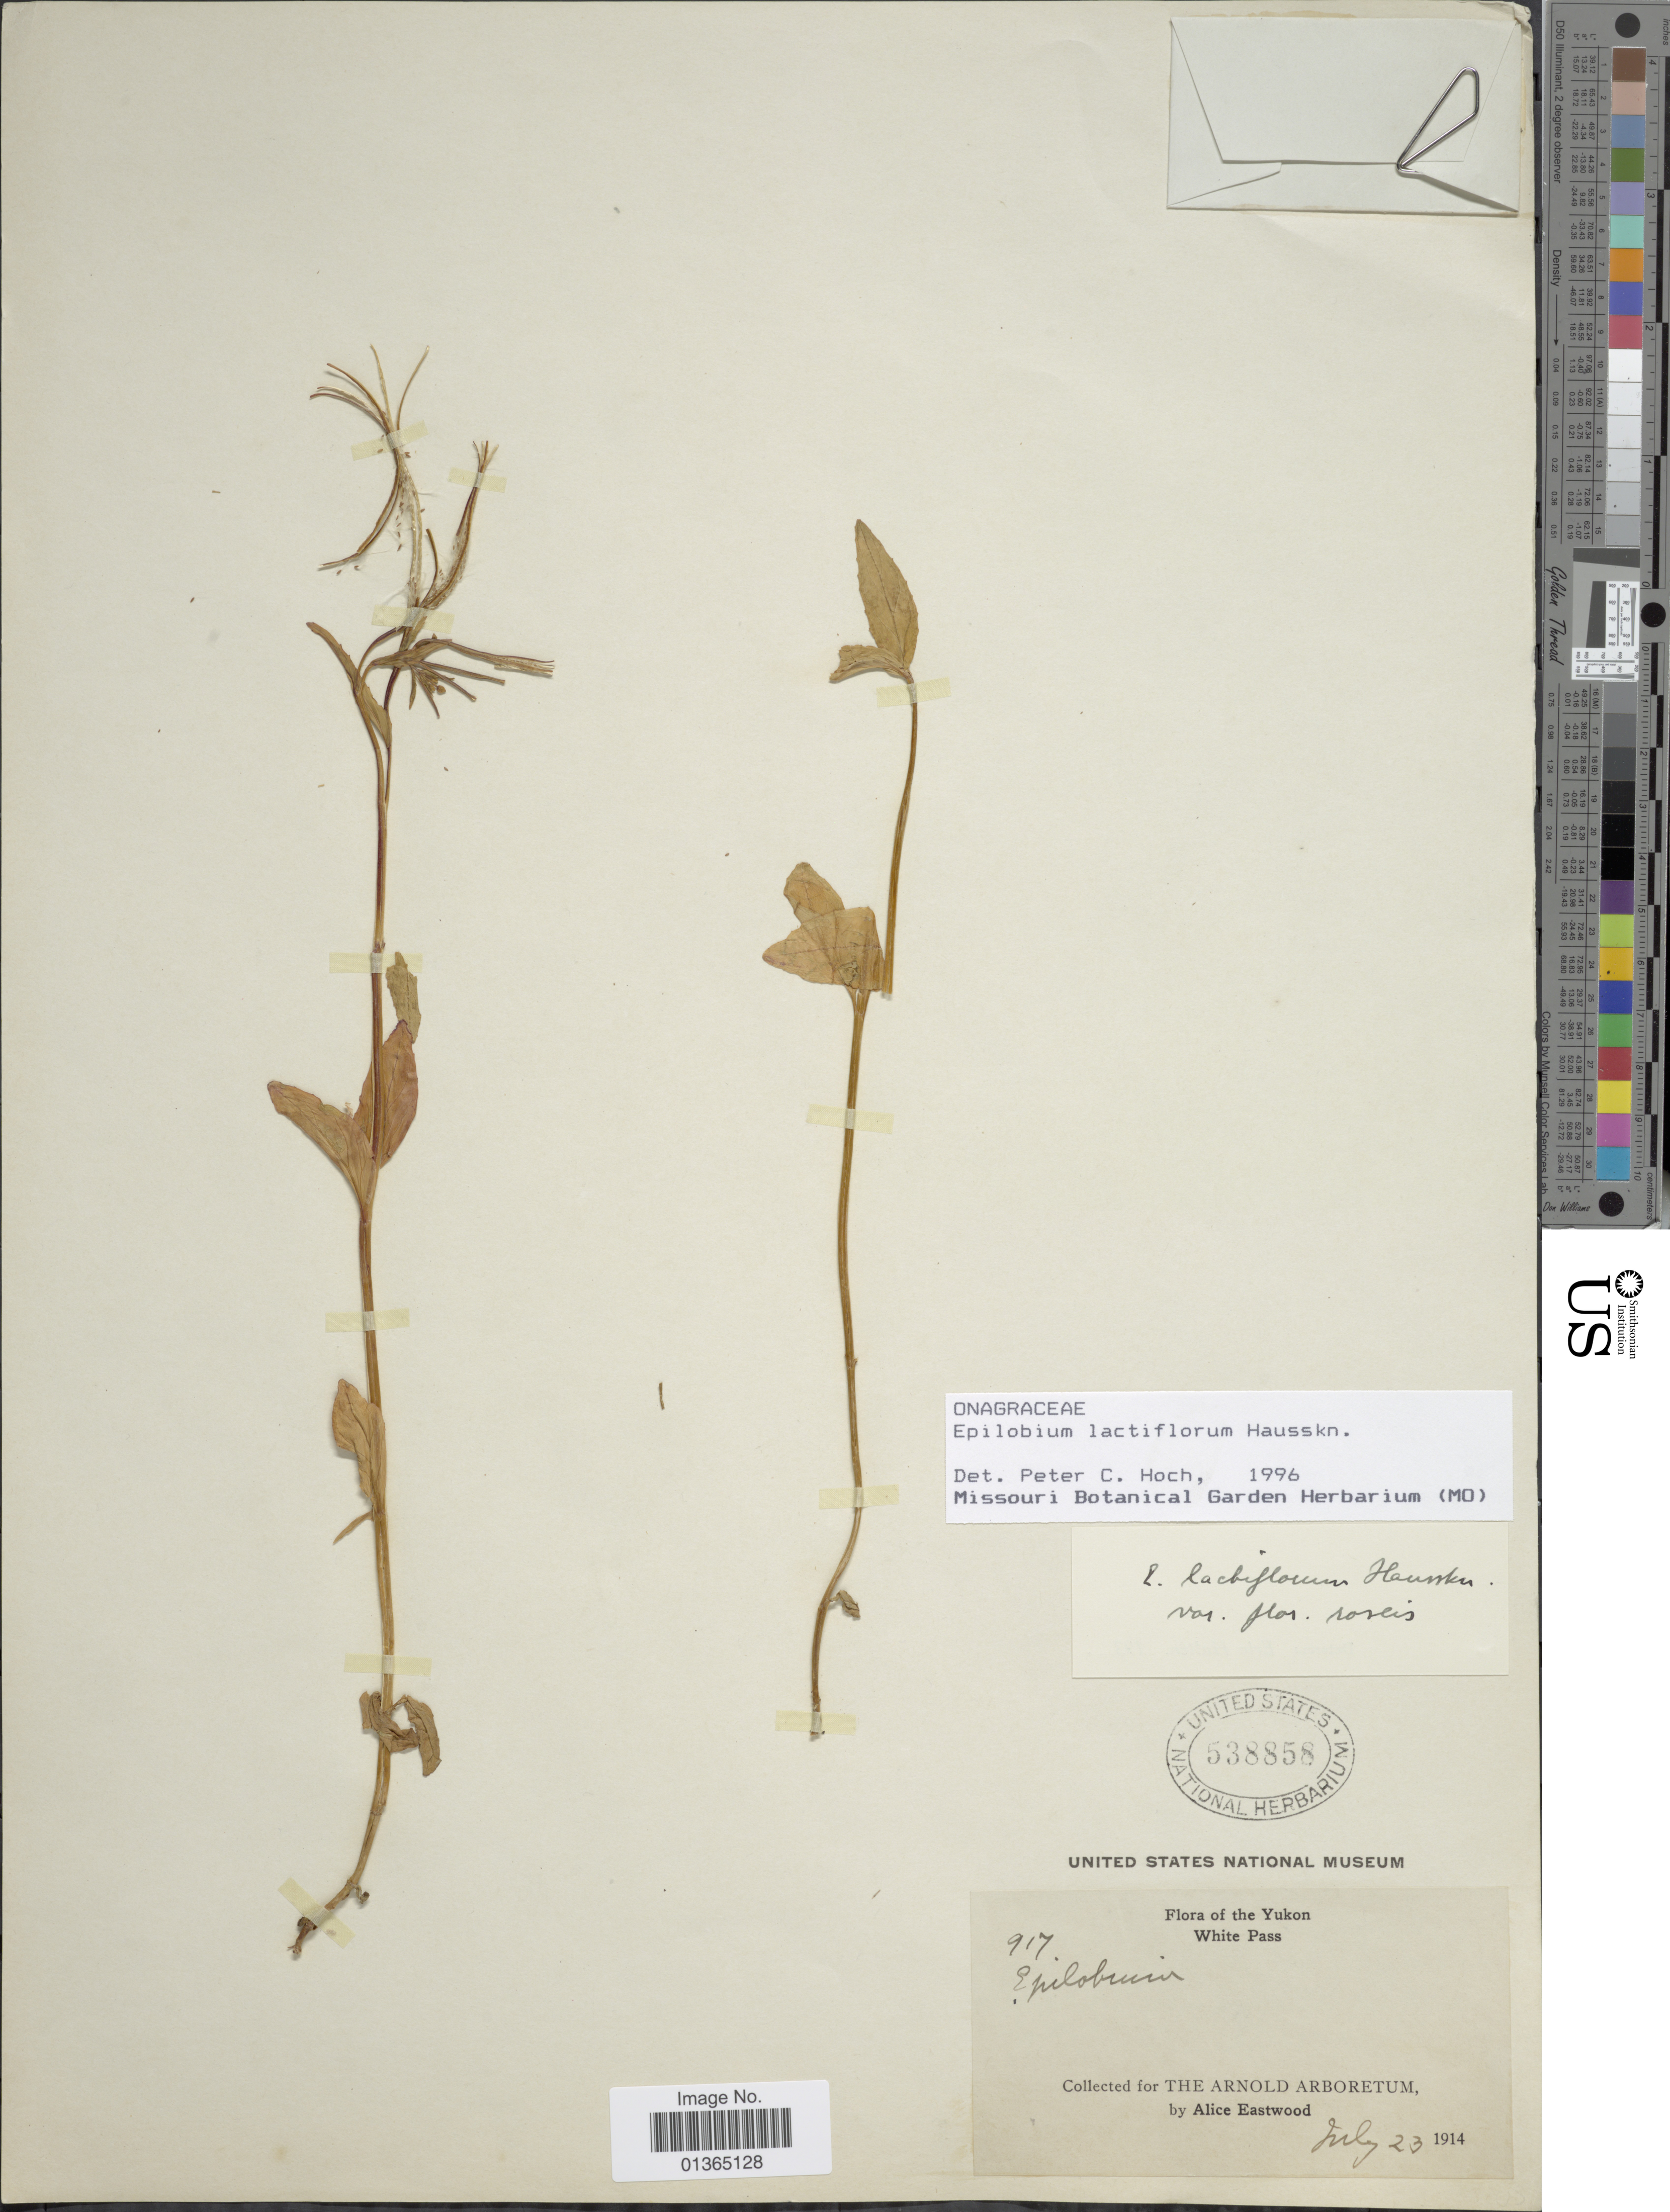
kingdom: Plantae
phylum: Tracheophyta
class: Magnoliopsida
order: Myrtales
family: Onagraceae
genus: Epilobium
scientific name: Epilobium lactiflorum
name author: Hausskn.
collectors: A. Eastwood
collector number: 917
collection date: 1914-07-23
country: Canada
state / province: Yukon Territory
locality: White Pass.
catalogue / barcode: US 538858